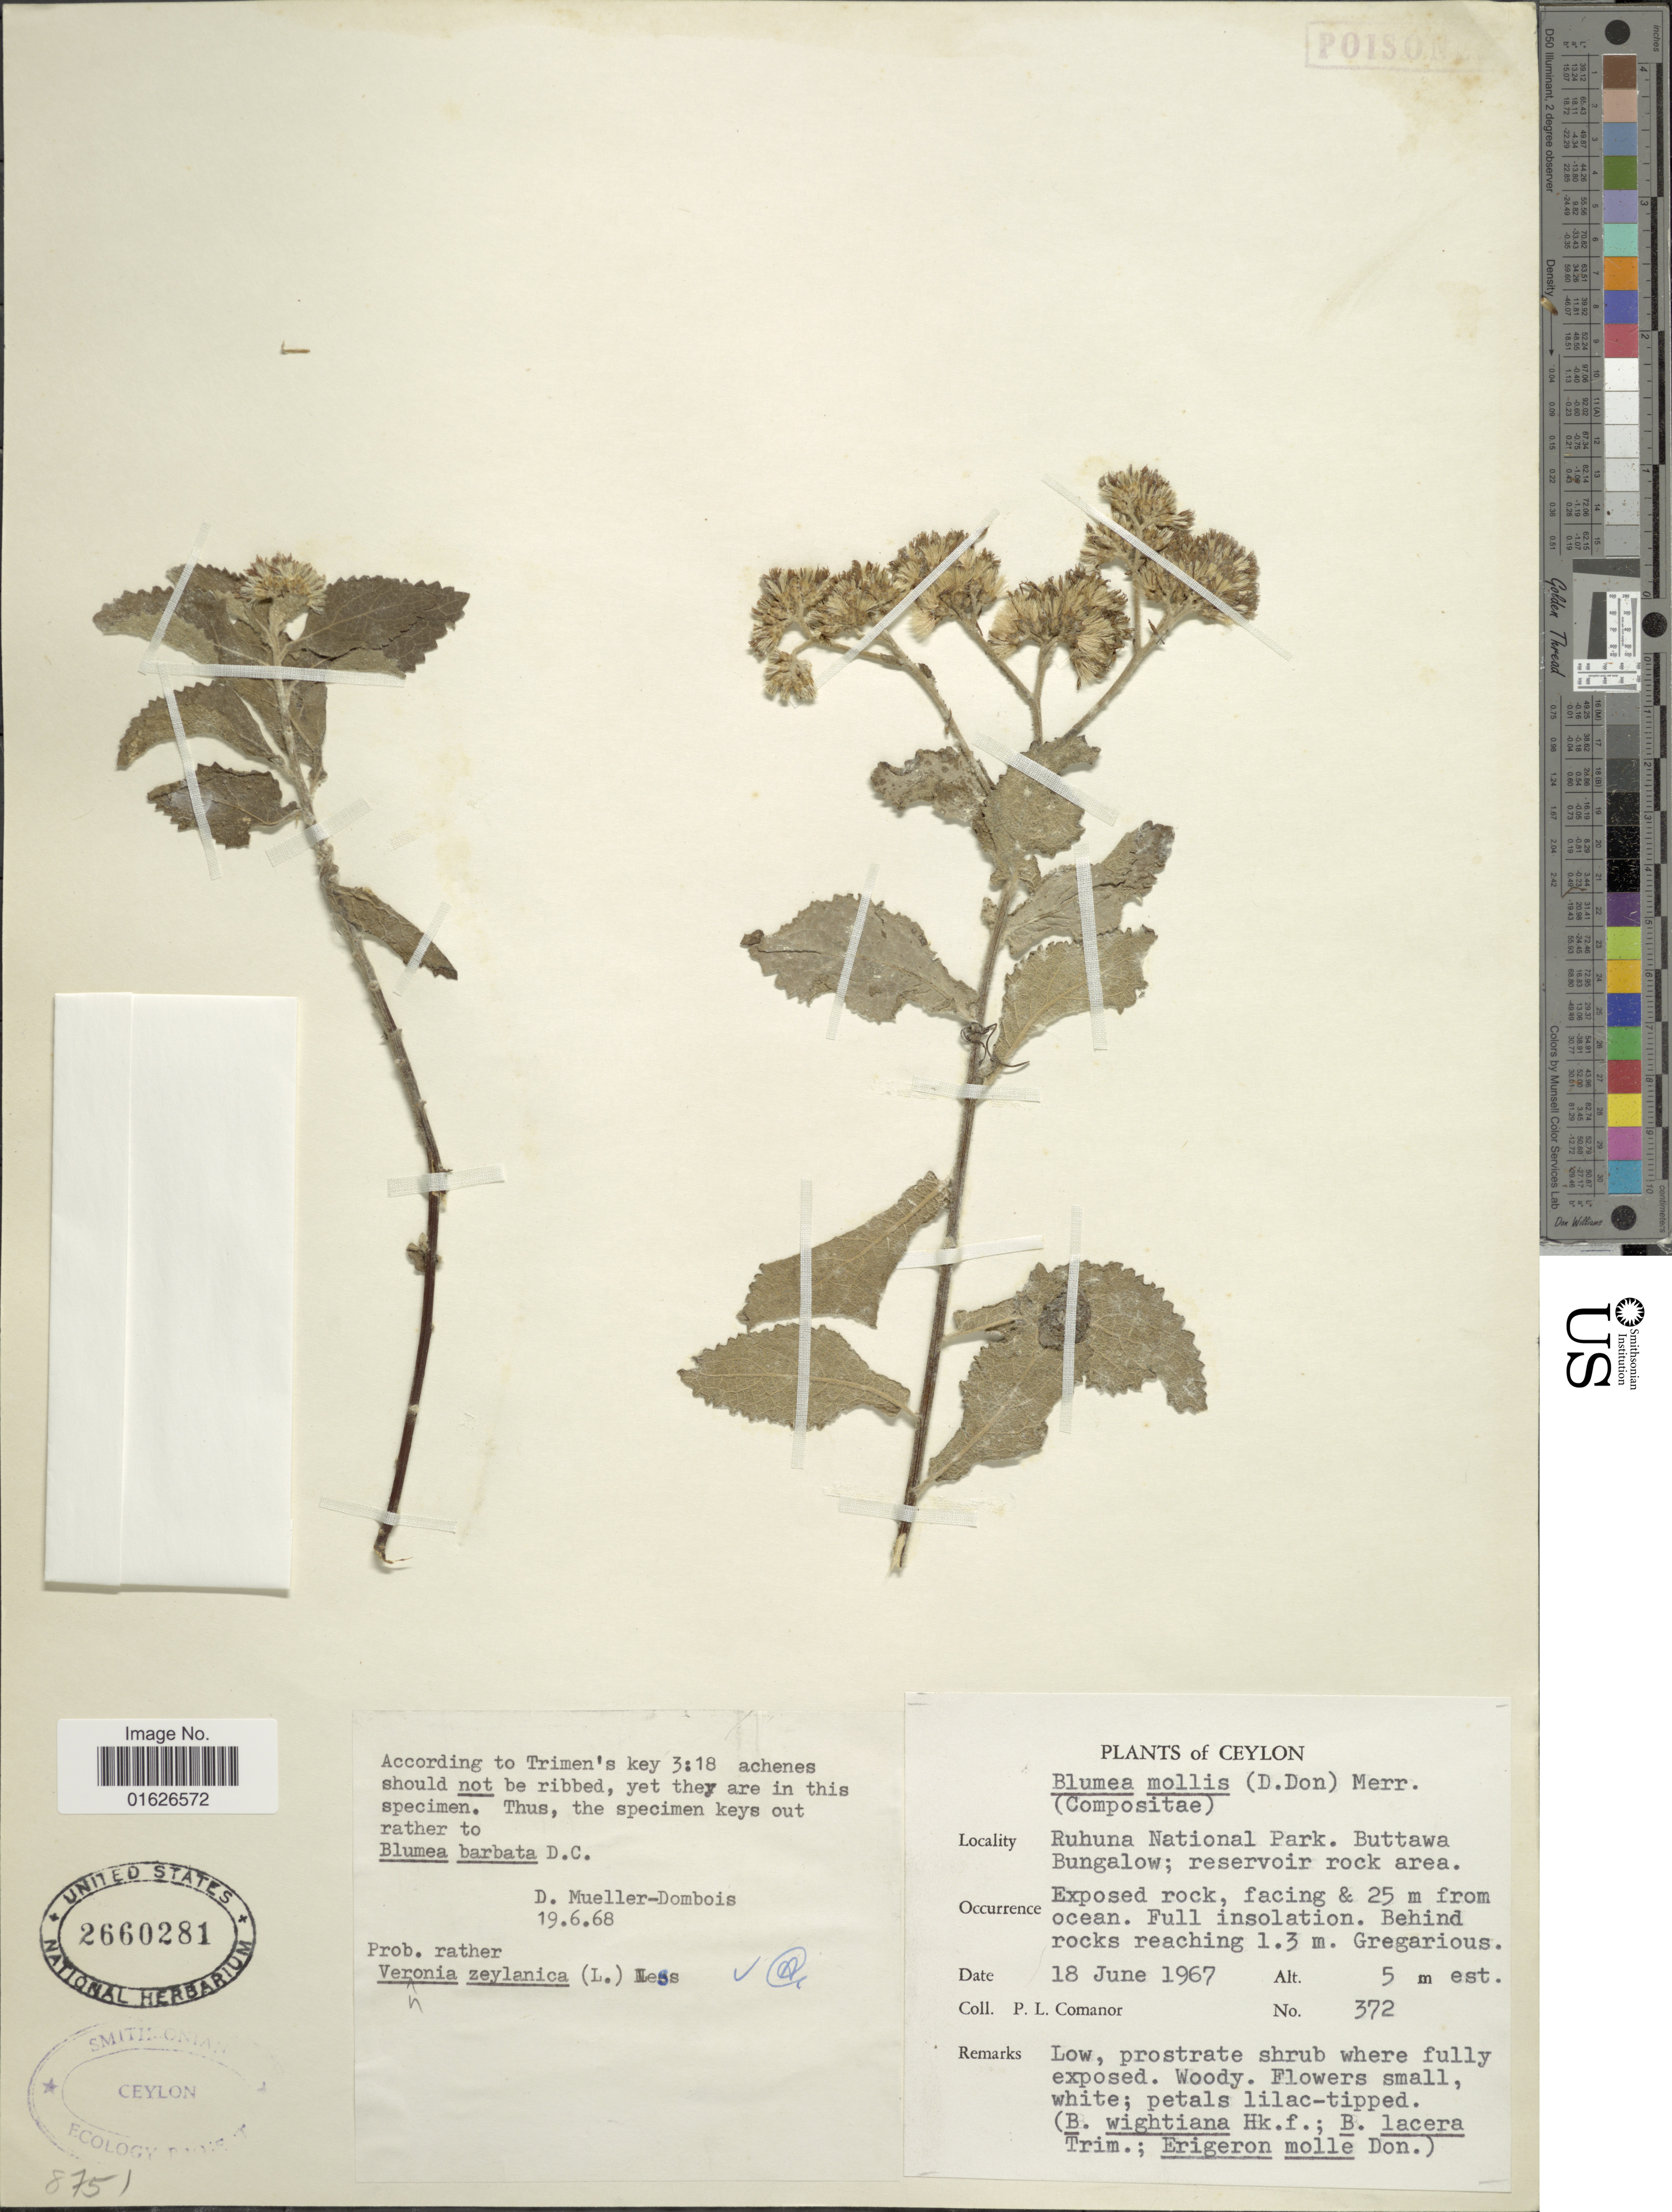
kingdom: Plantae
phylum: Tracheophyta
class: Magnoliopsida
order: Asterales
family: Asteraceae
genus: Jeffreycia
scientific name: Jeffreycia zeylanica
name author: (L.) H. Rob.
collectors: P. Comanor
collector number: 372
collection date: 1967-06-18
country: Sri Lanka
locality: Ceylon, Ruhuna National Park, Buttawa Bungalow, Reservoir rock area, Exposed rock, facing & 25 m from ocean.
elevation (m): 5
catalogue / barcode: US 2660281